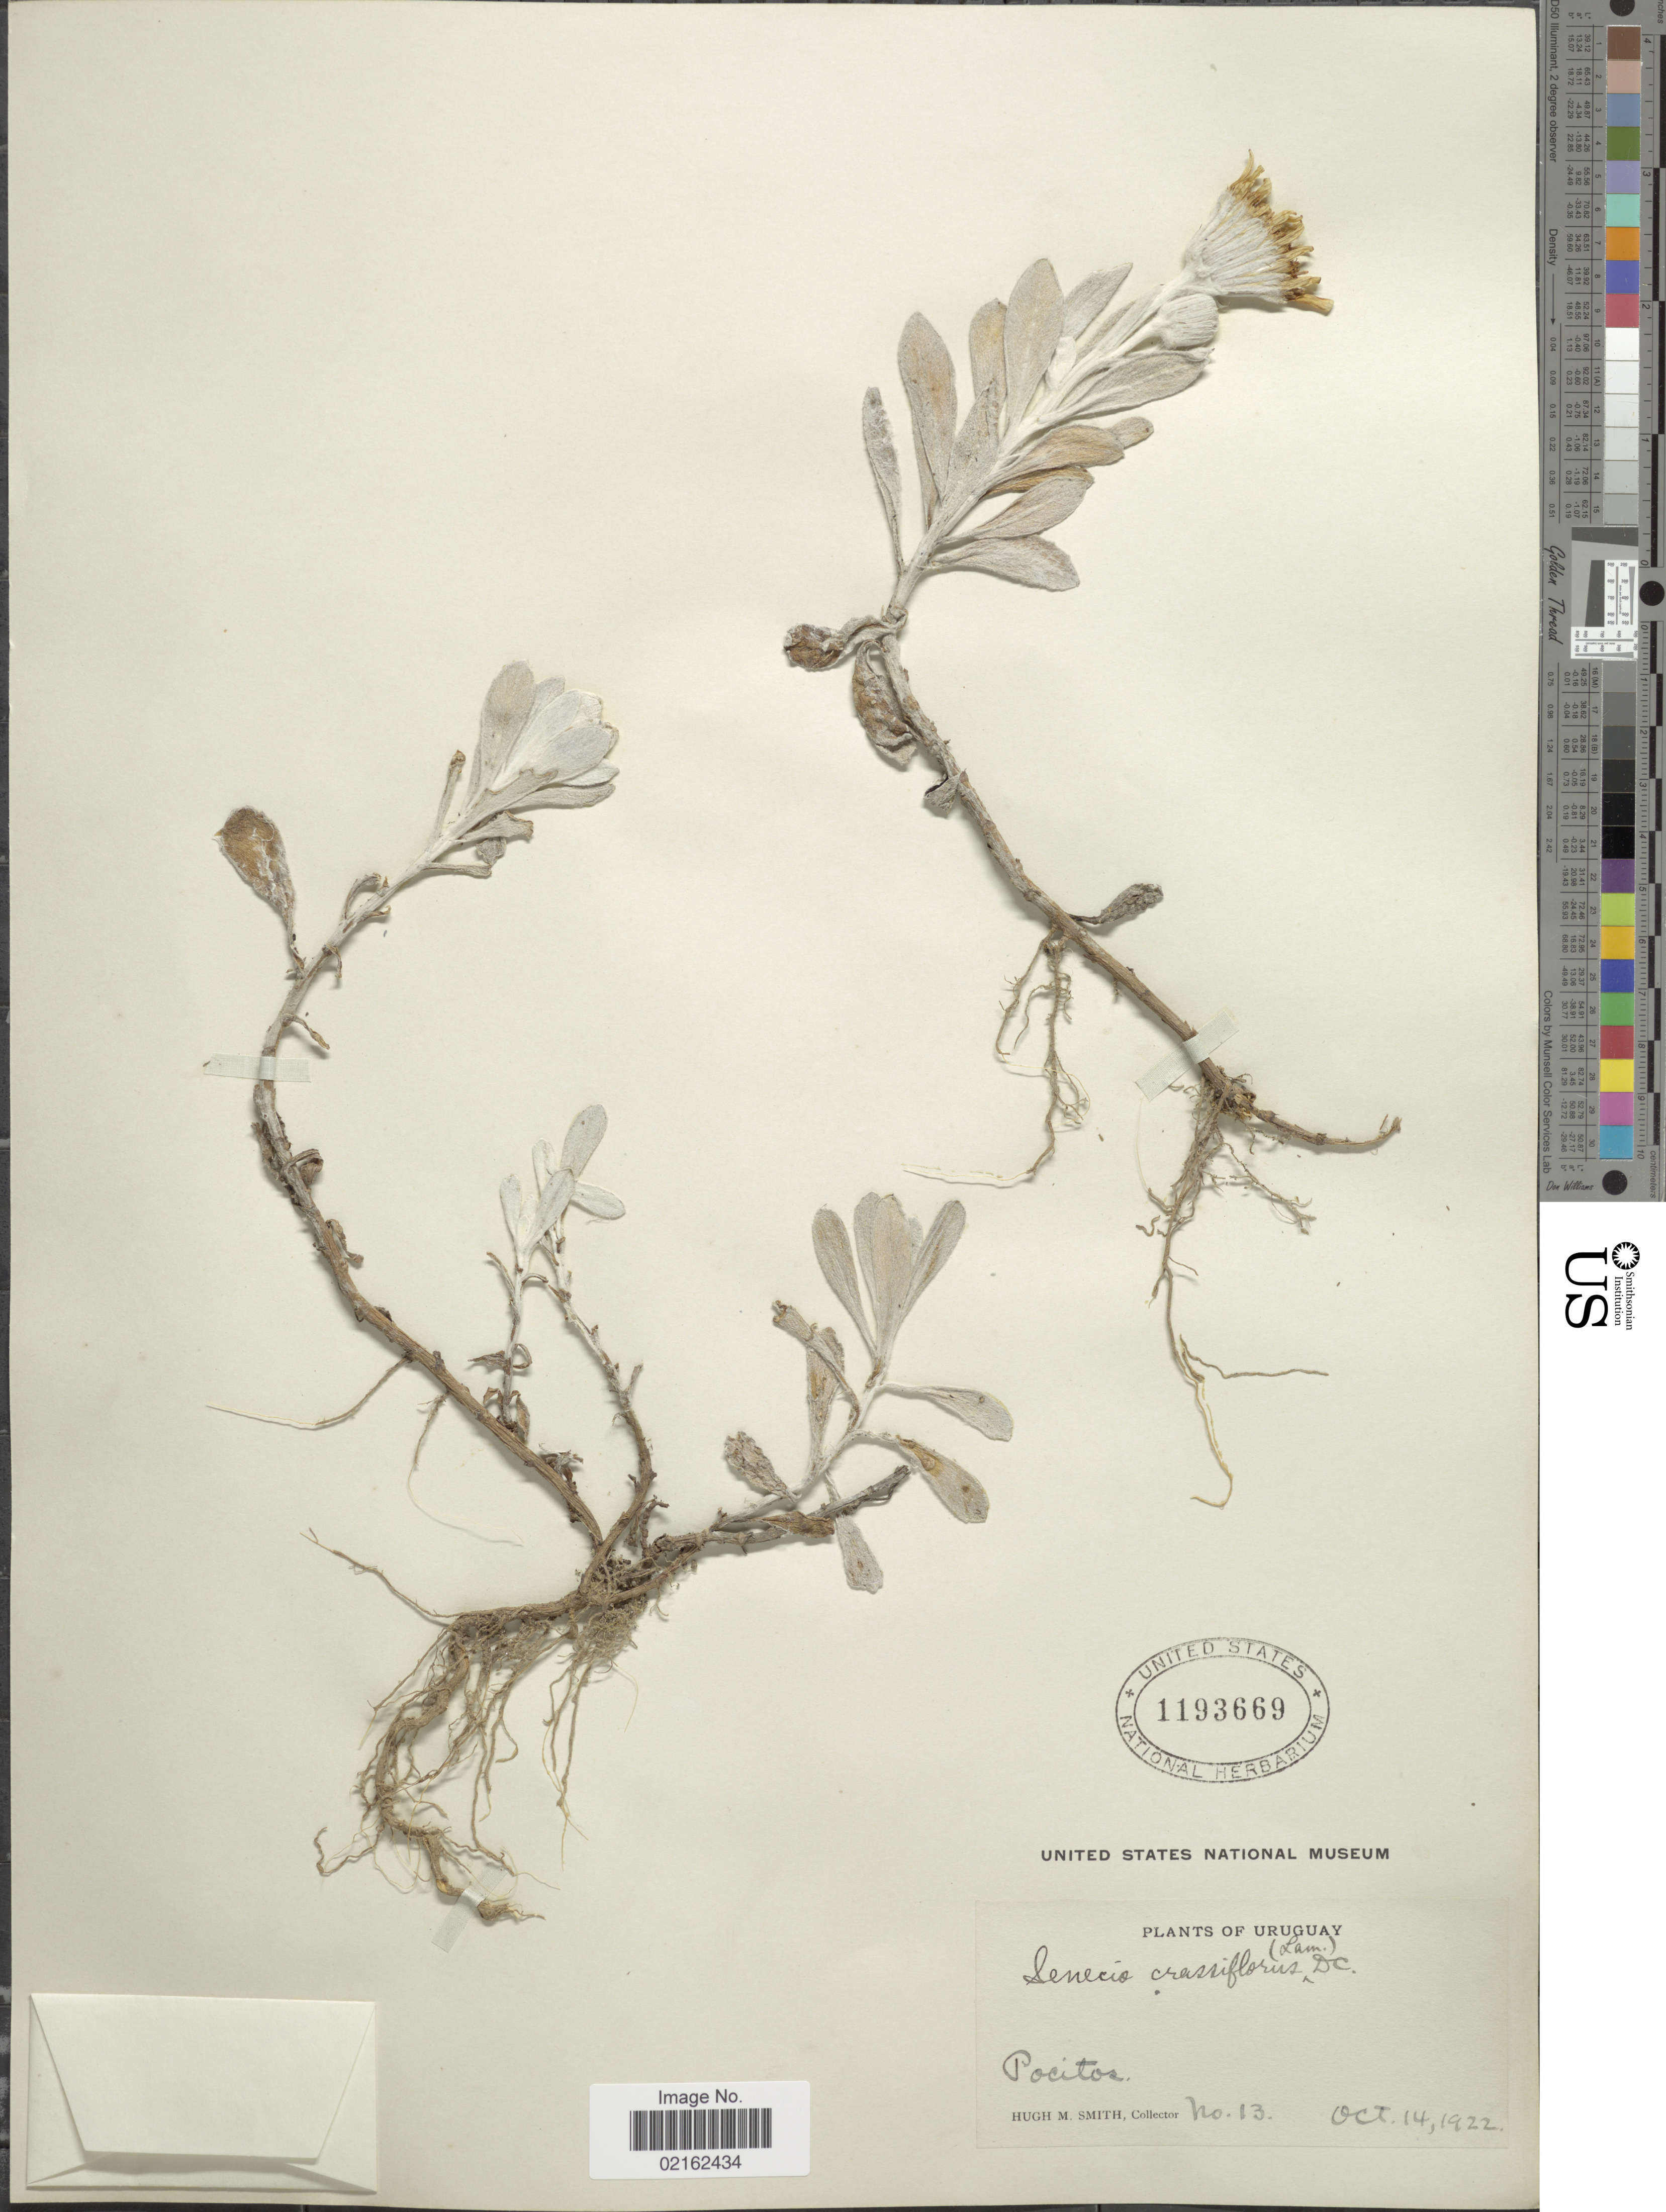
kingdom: Plantae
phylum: Tracheophyta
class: Magnoliopsida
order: Asterales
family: Asteraceae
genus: Senecio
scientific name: Senecio crassiflorus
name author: (Poir.) DC.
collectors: H. M. Smith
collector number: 13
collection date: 1922-10-14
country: Uruguay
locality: Pocitos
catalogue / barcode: US 1193669